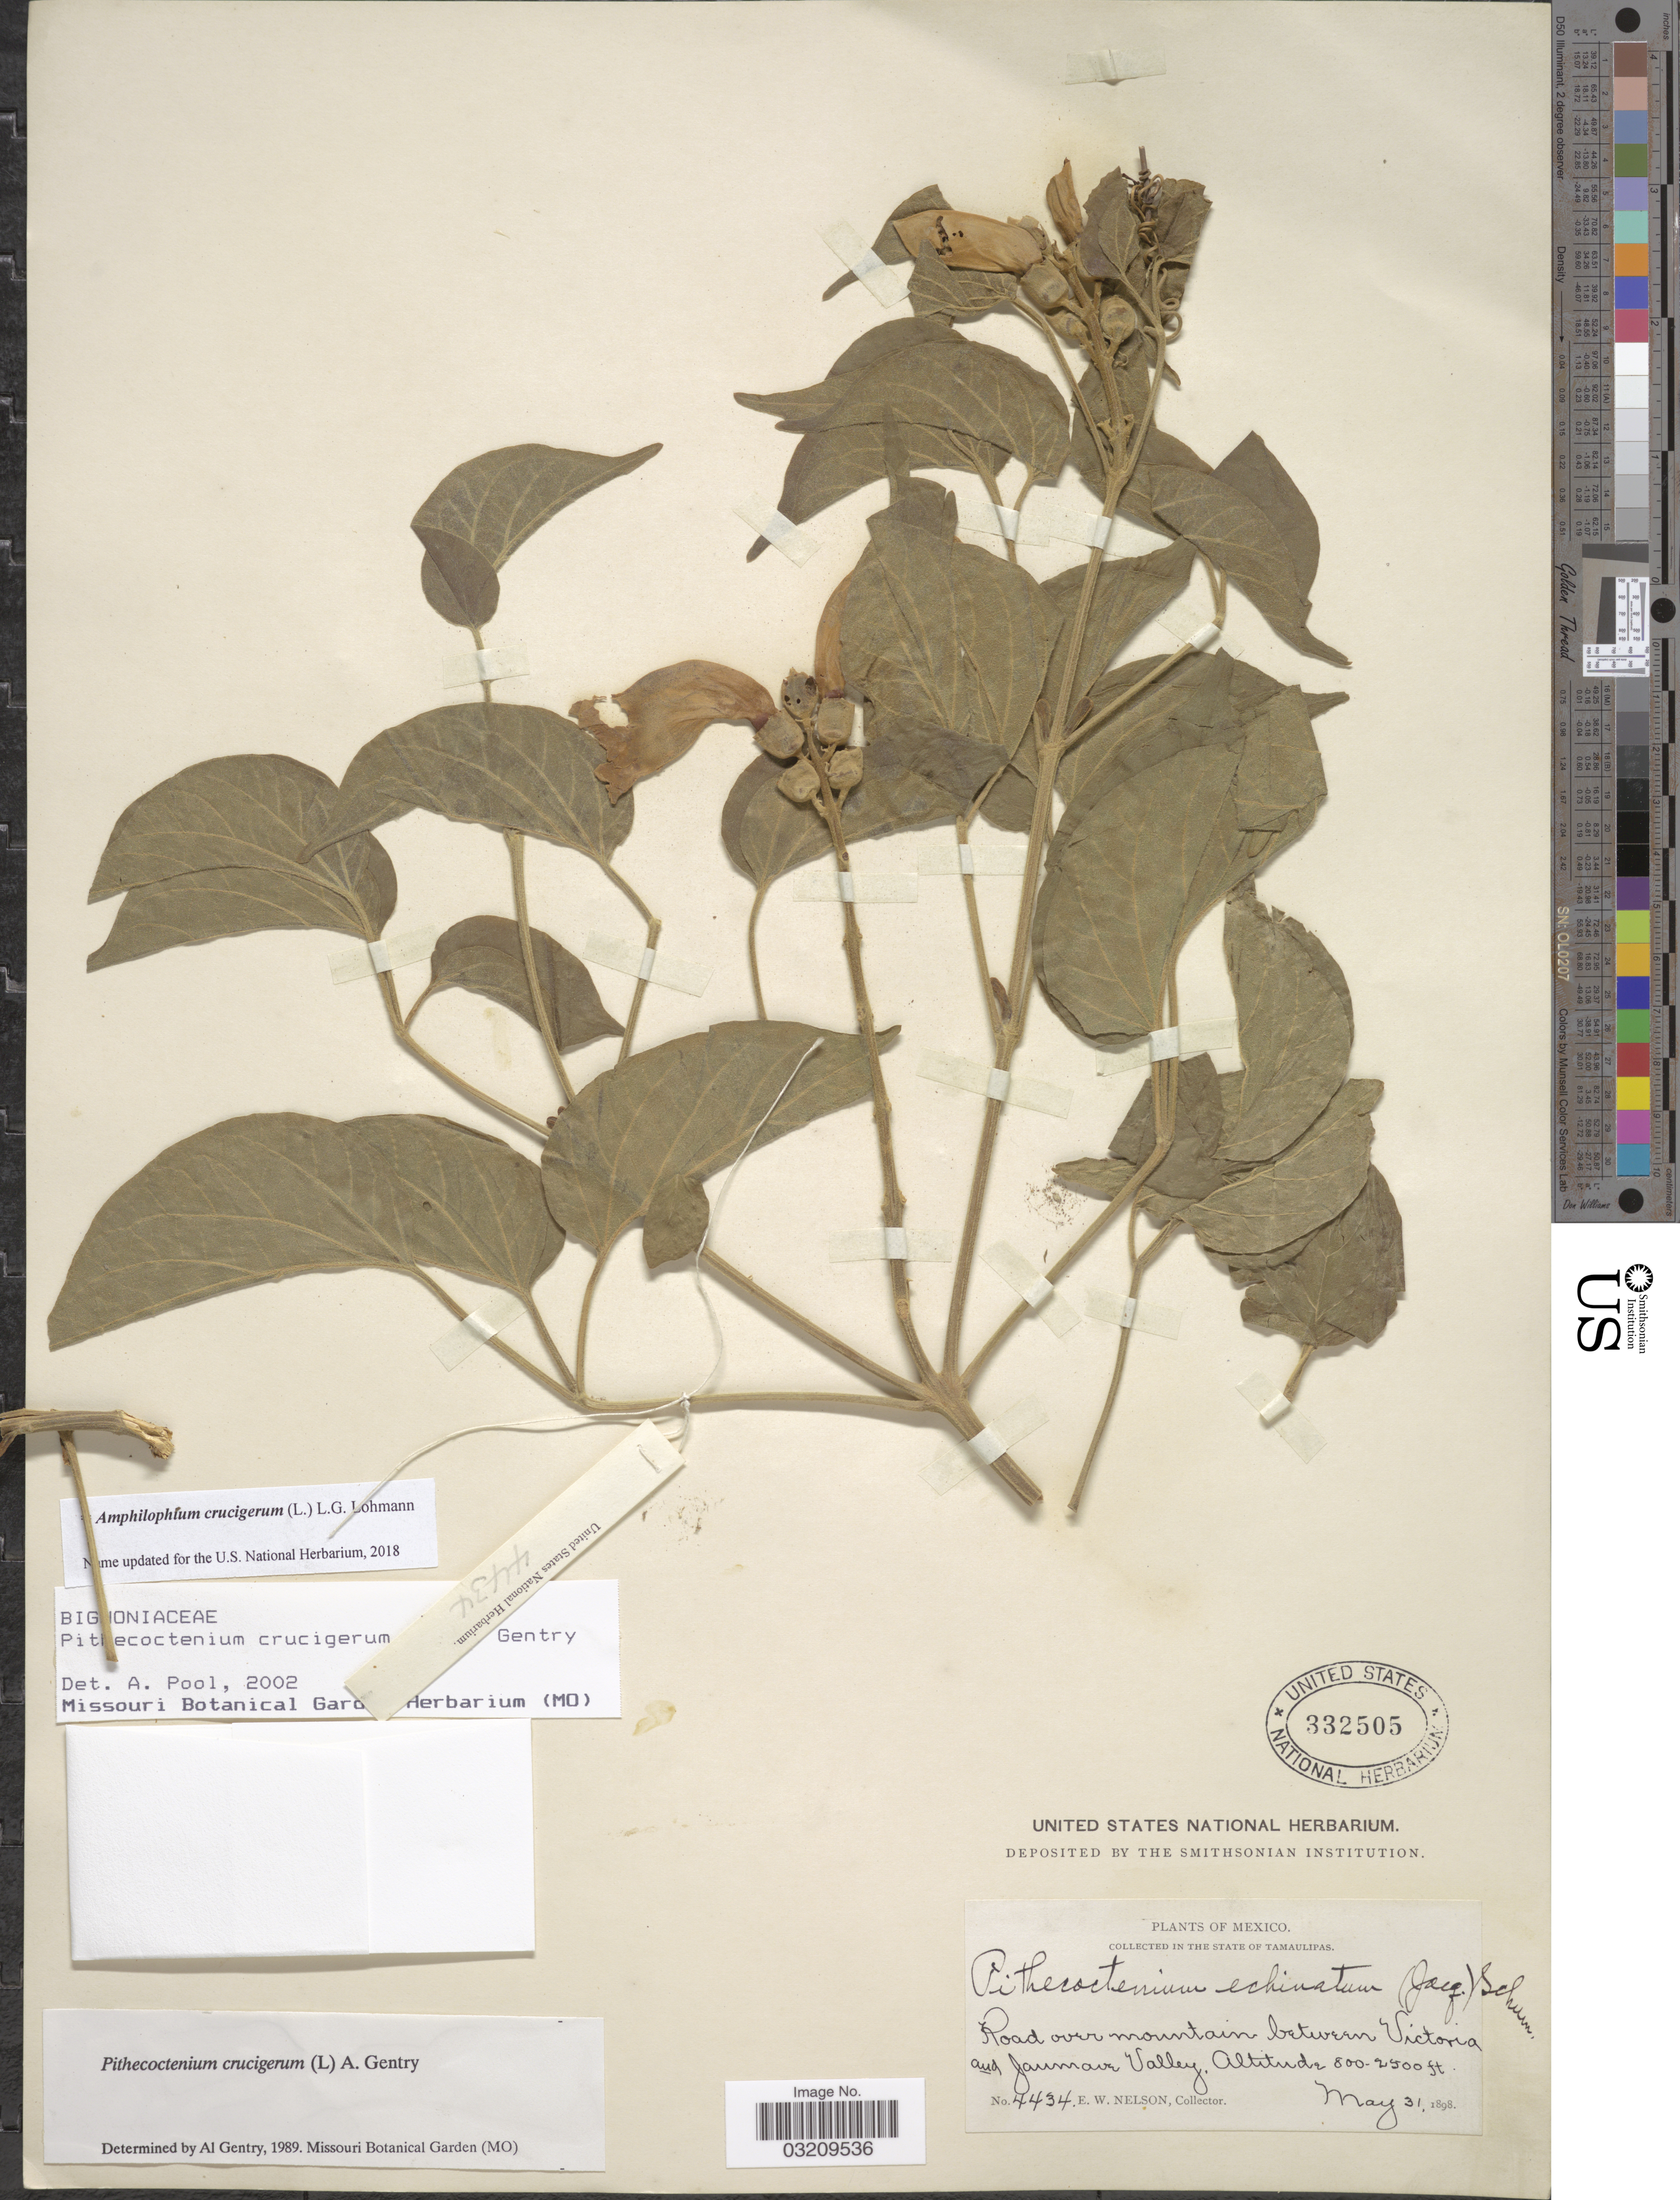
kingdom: Plantae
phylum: Tracheophyta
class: Magnoliopsida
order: Lamiales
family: Bignoniaceae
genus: Amphilophium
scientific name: Amphilophium crucigerum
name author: (L.) L.G. Lohmann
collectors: E. W. Nelson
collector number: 4434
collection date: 1898-05-31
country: Mexico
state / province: Tamaulipas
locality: Road over mountain between Victoria and Jaumauve Valley.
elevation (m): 244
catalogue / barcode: US 332505